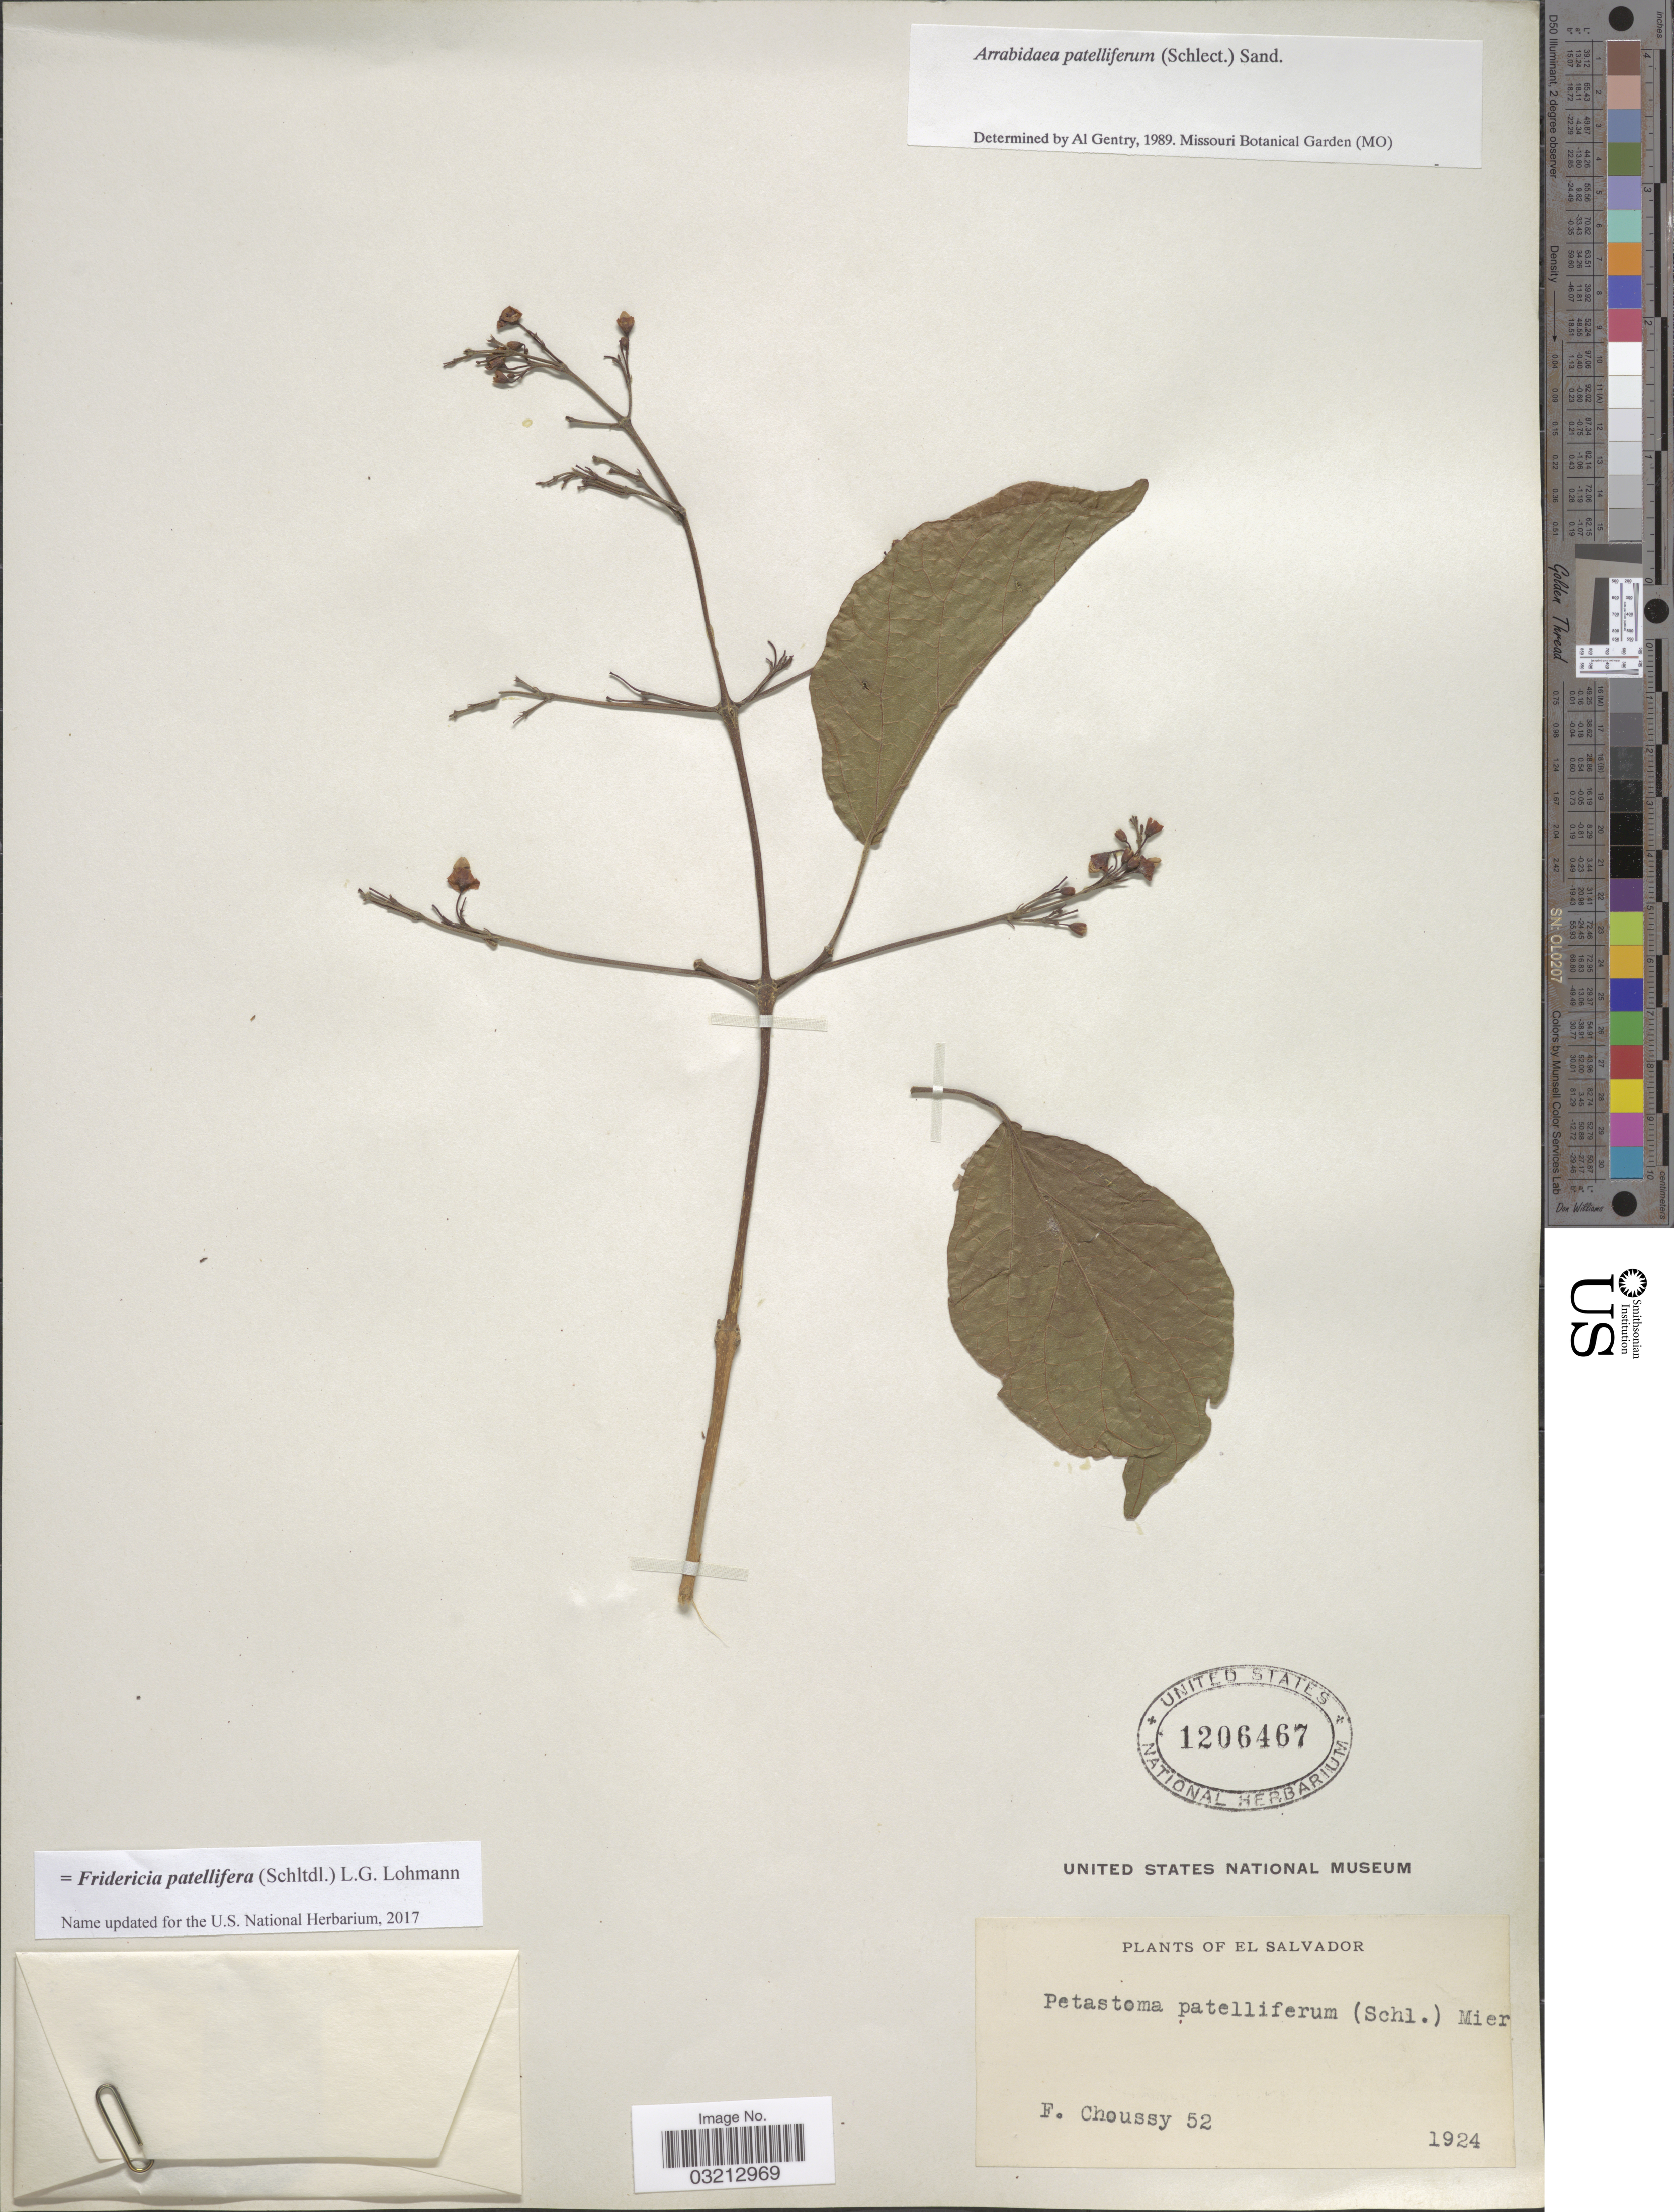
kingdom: Plantae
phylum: Tracheophyta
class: Magnoliopsida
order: Lamiales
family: Bignoniaceae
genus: Fridericia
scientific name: Fridericia patellifera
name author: (Schltdl.) L.G. Lohmann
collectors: F. Choussy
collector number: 52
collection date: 1924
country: El Salvador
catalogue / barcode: US 1206467